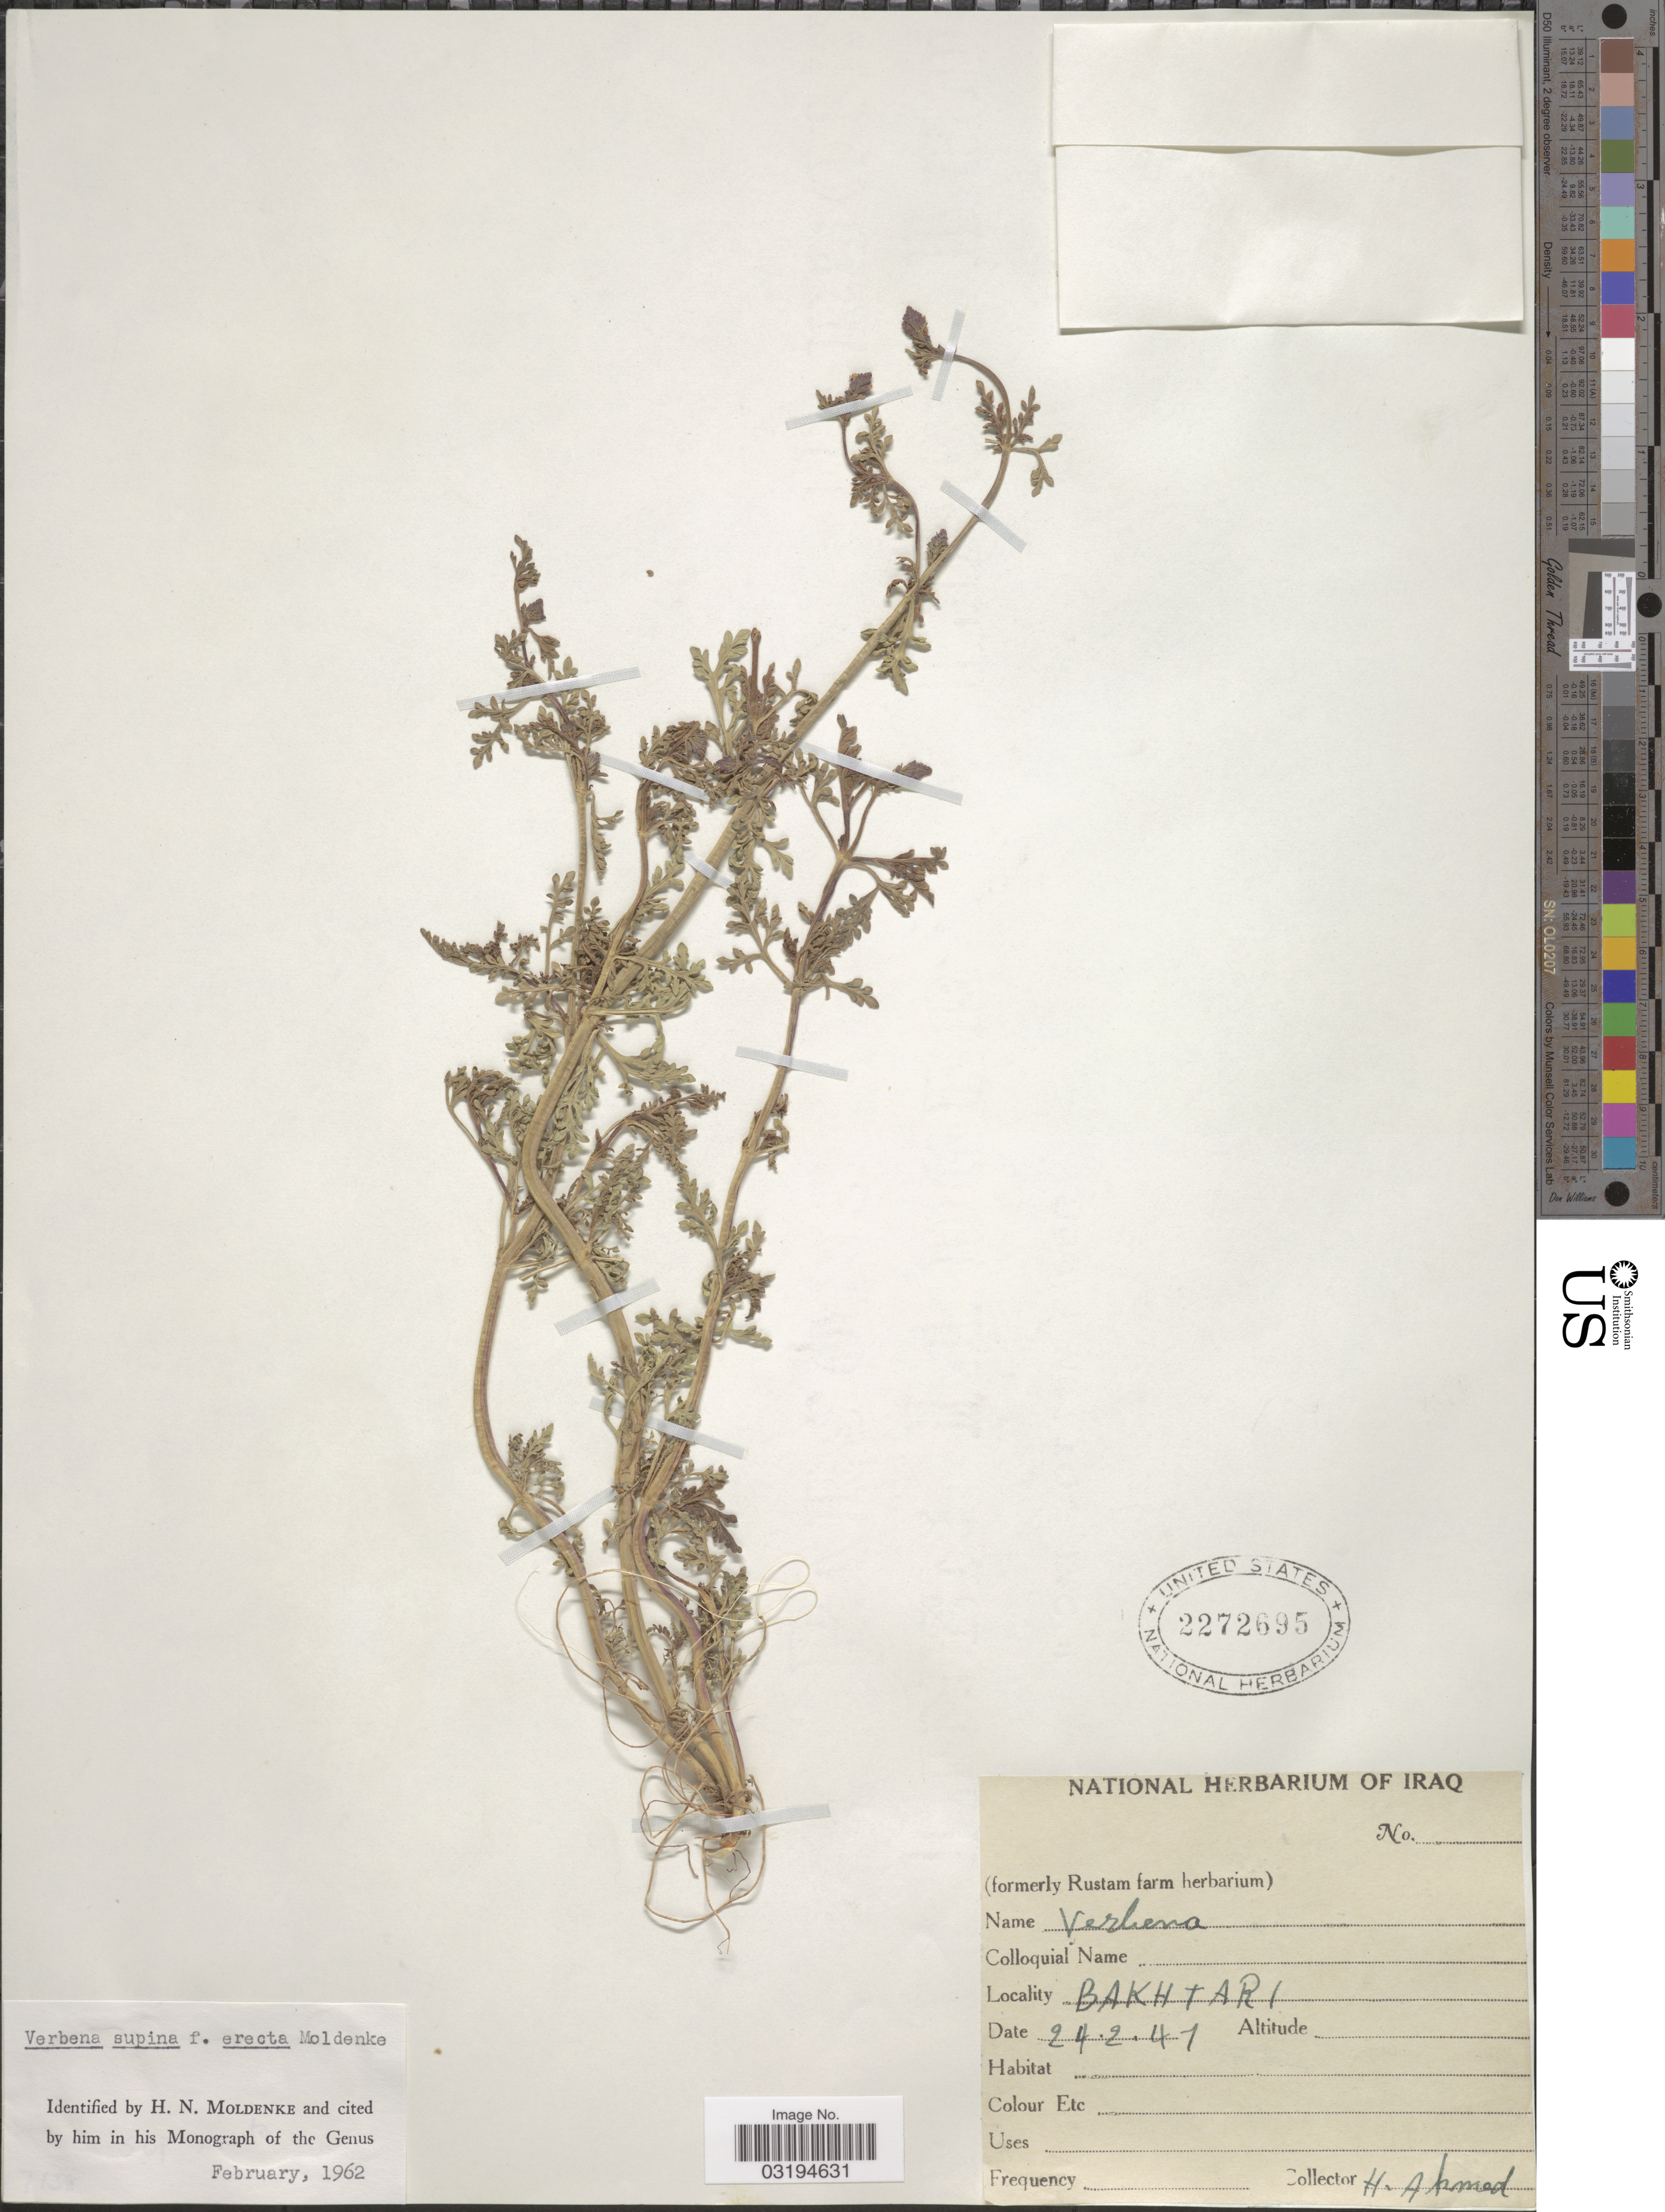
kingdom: Plantae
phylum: Tracheophyta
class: Magnoliopsida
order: Lamiales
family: Verbenaceae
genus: Verbena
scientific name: Verbena supina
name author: L.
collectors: H. Ahmed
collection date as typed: Transcribed d/m/y: 24/2/47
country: Iraq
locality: BAKHTARI.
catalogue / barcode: US 2272695